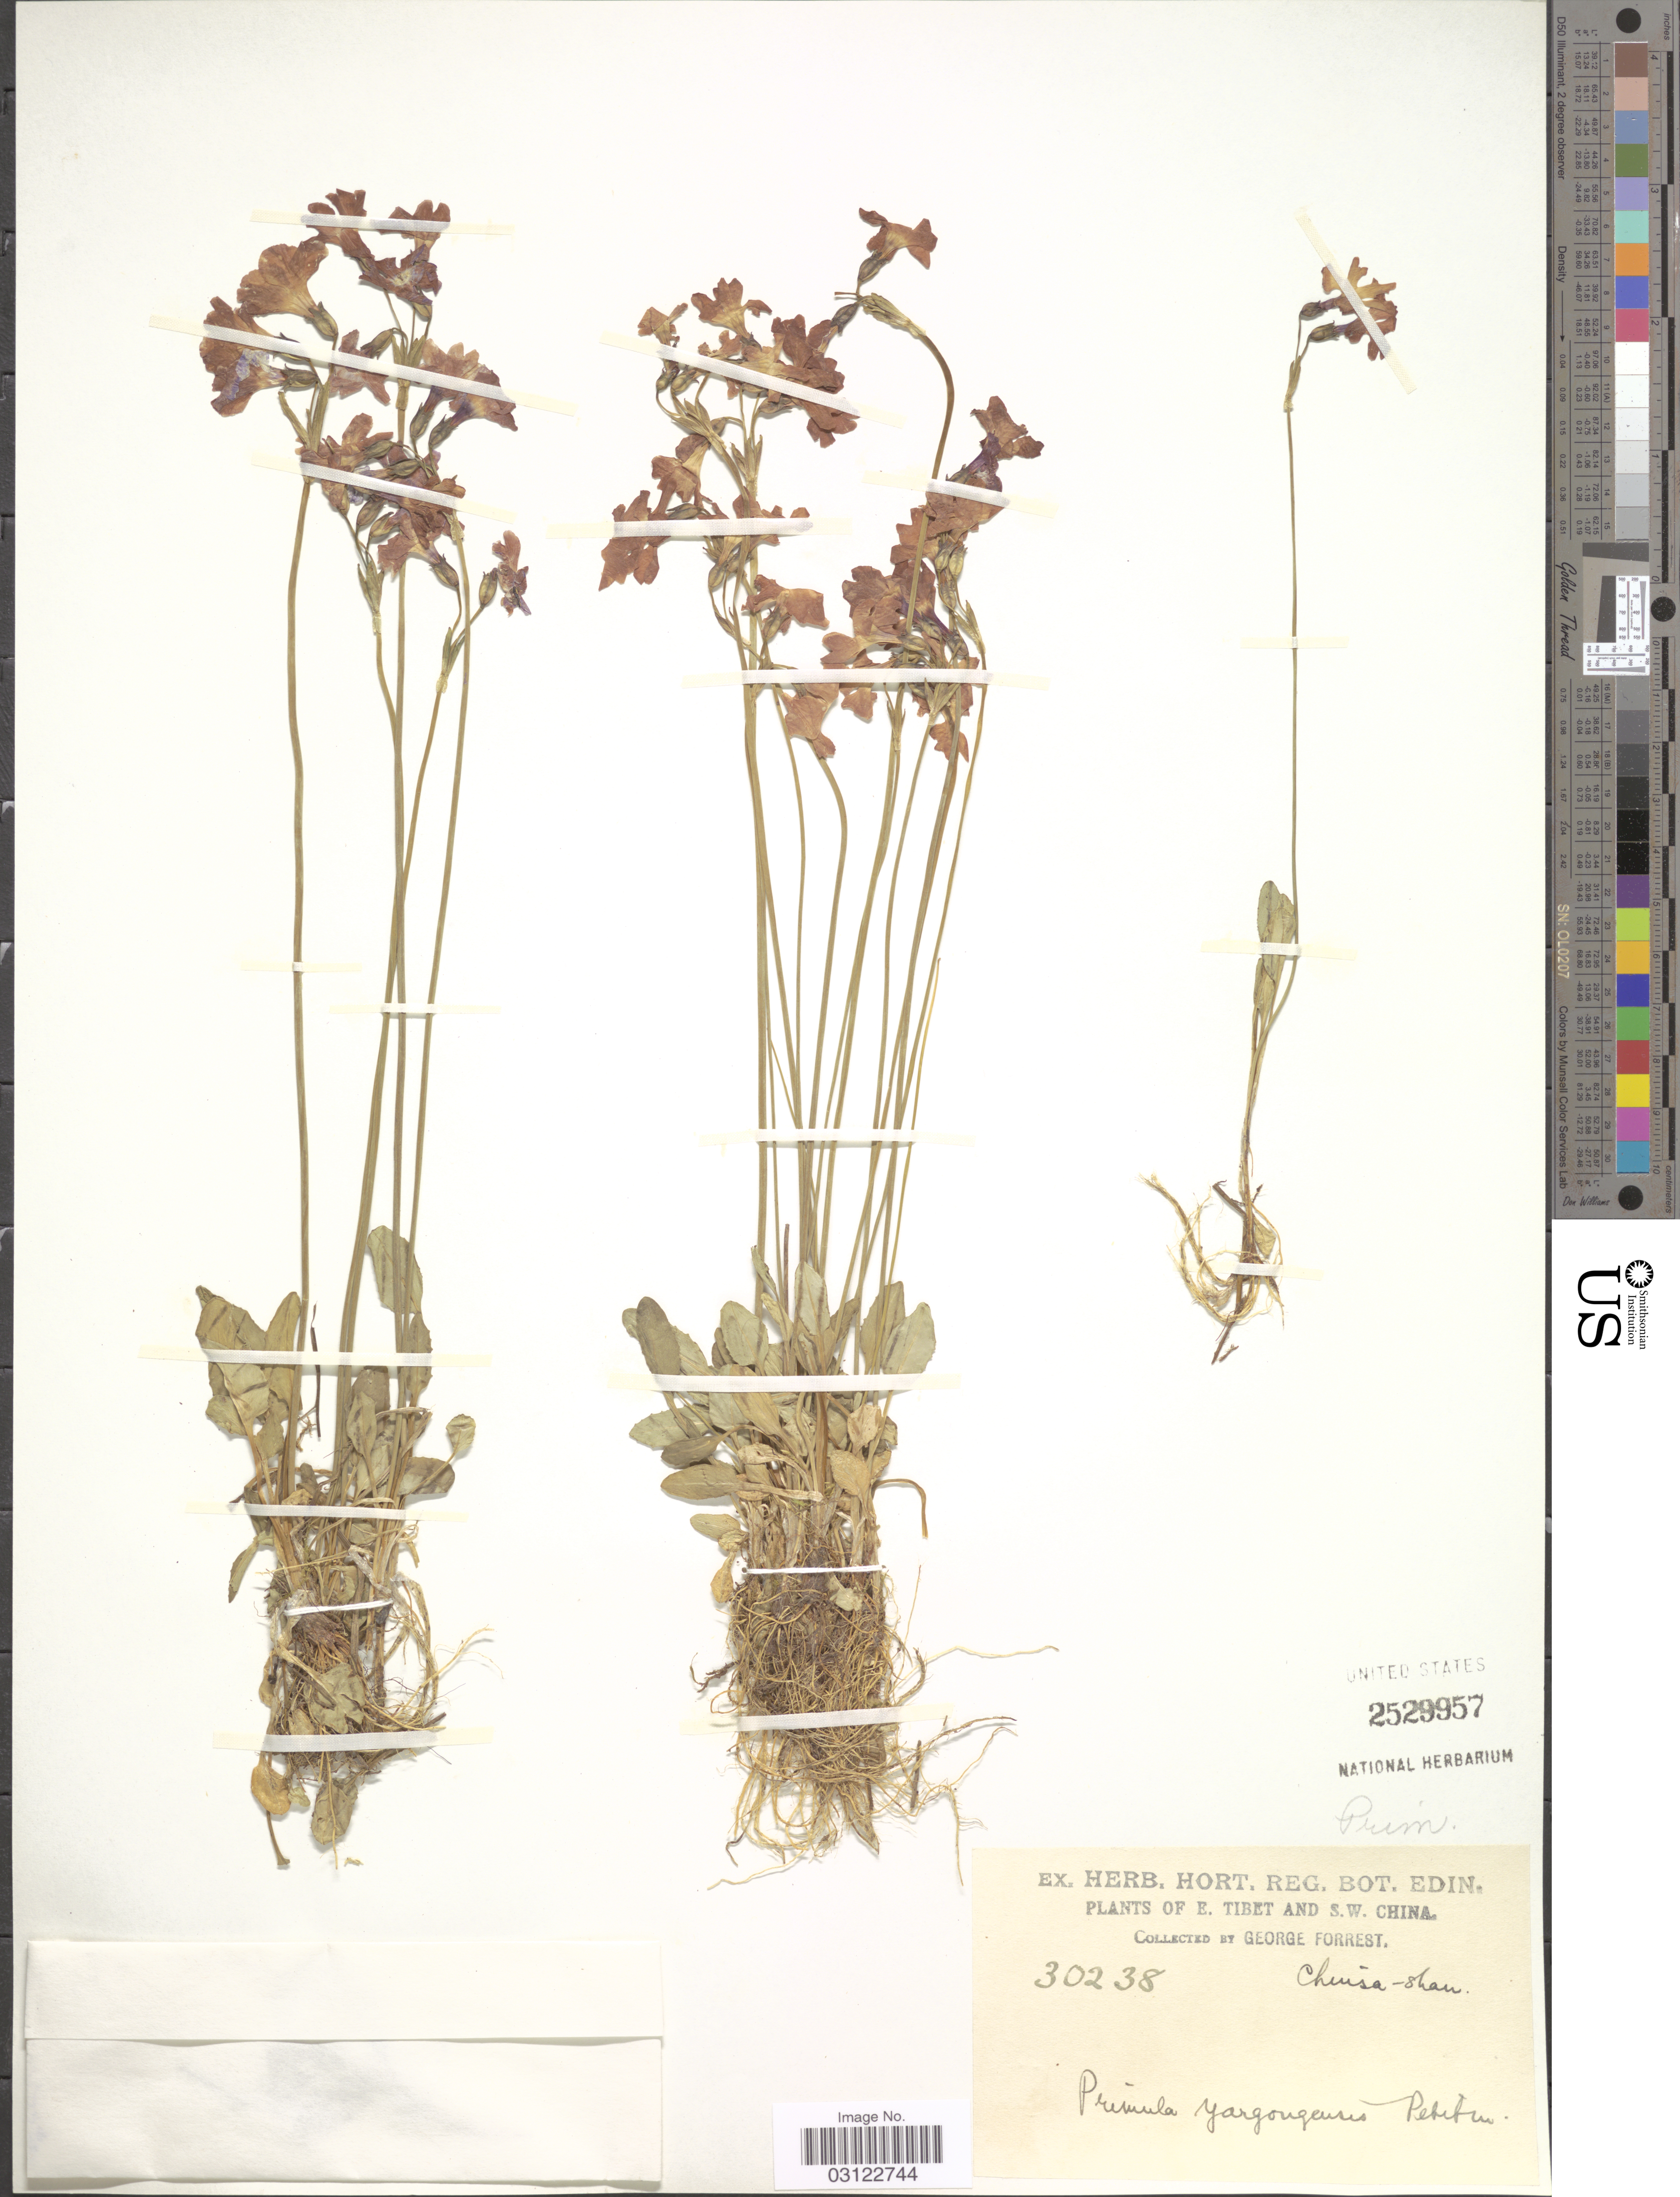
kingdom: Plantae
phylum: Tracheophyta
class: Magnoliopsida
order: Ericales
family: Primulaceae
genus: Primula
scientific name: Primula yargongensis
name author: Petitm.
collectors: G. Forrest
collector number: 30238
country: China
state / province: Xizang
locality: E. Tibet and S.W. China. Chuisa [interpreted]-shan.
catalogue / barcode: US 2529957